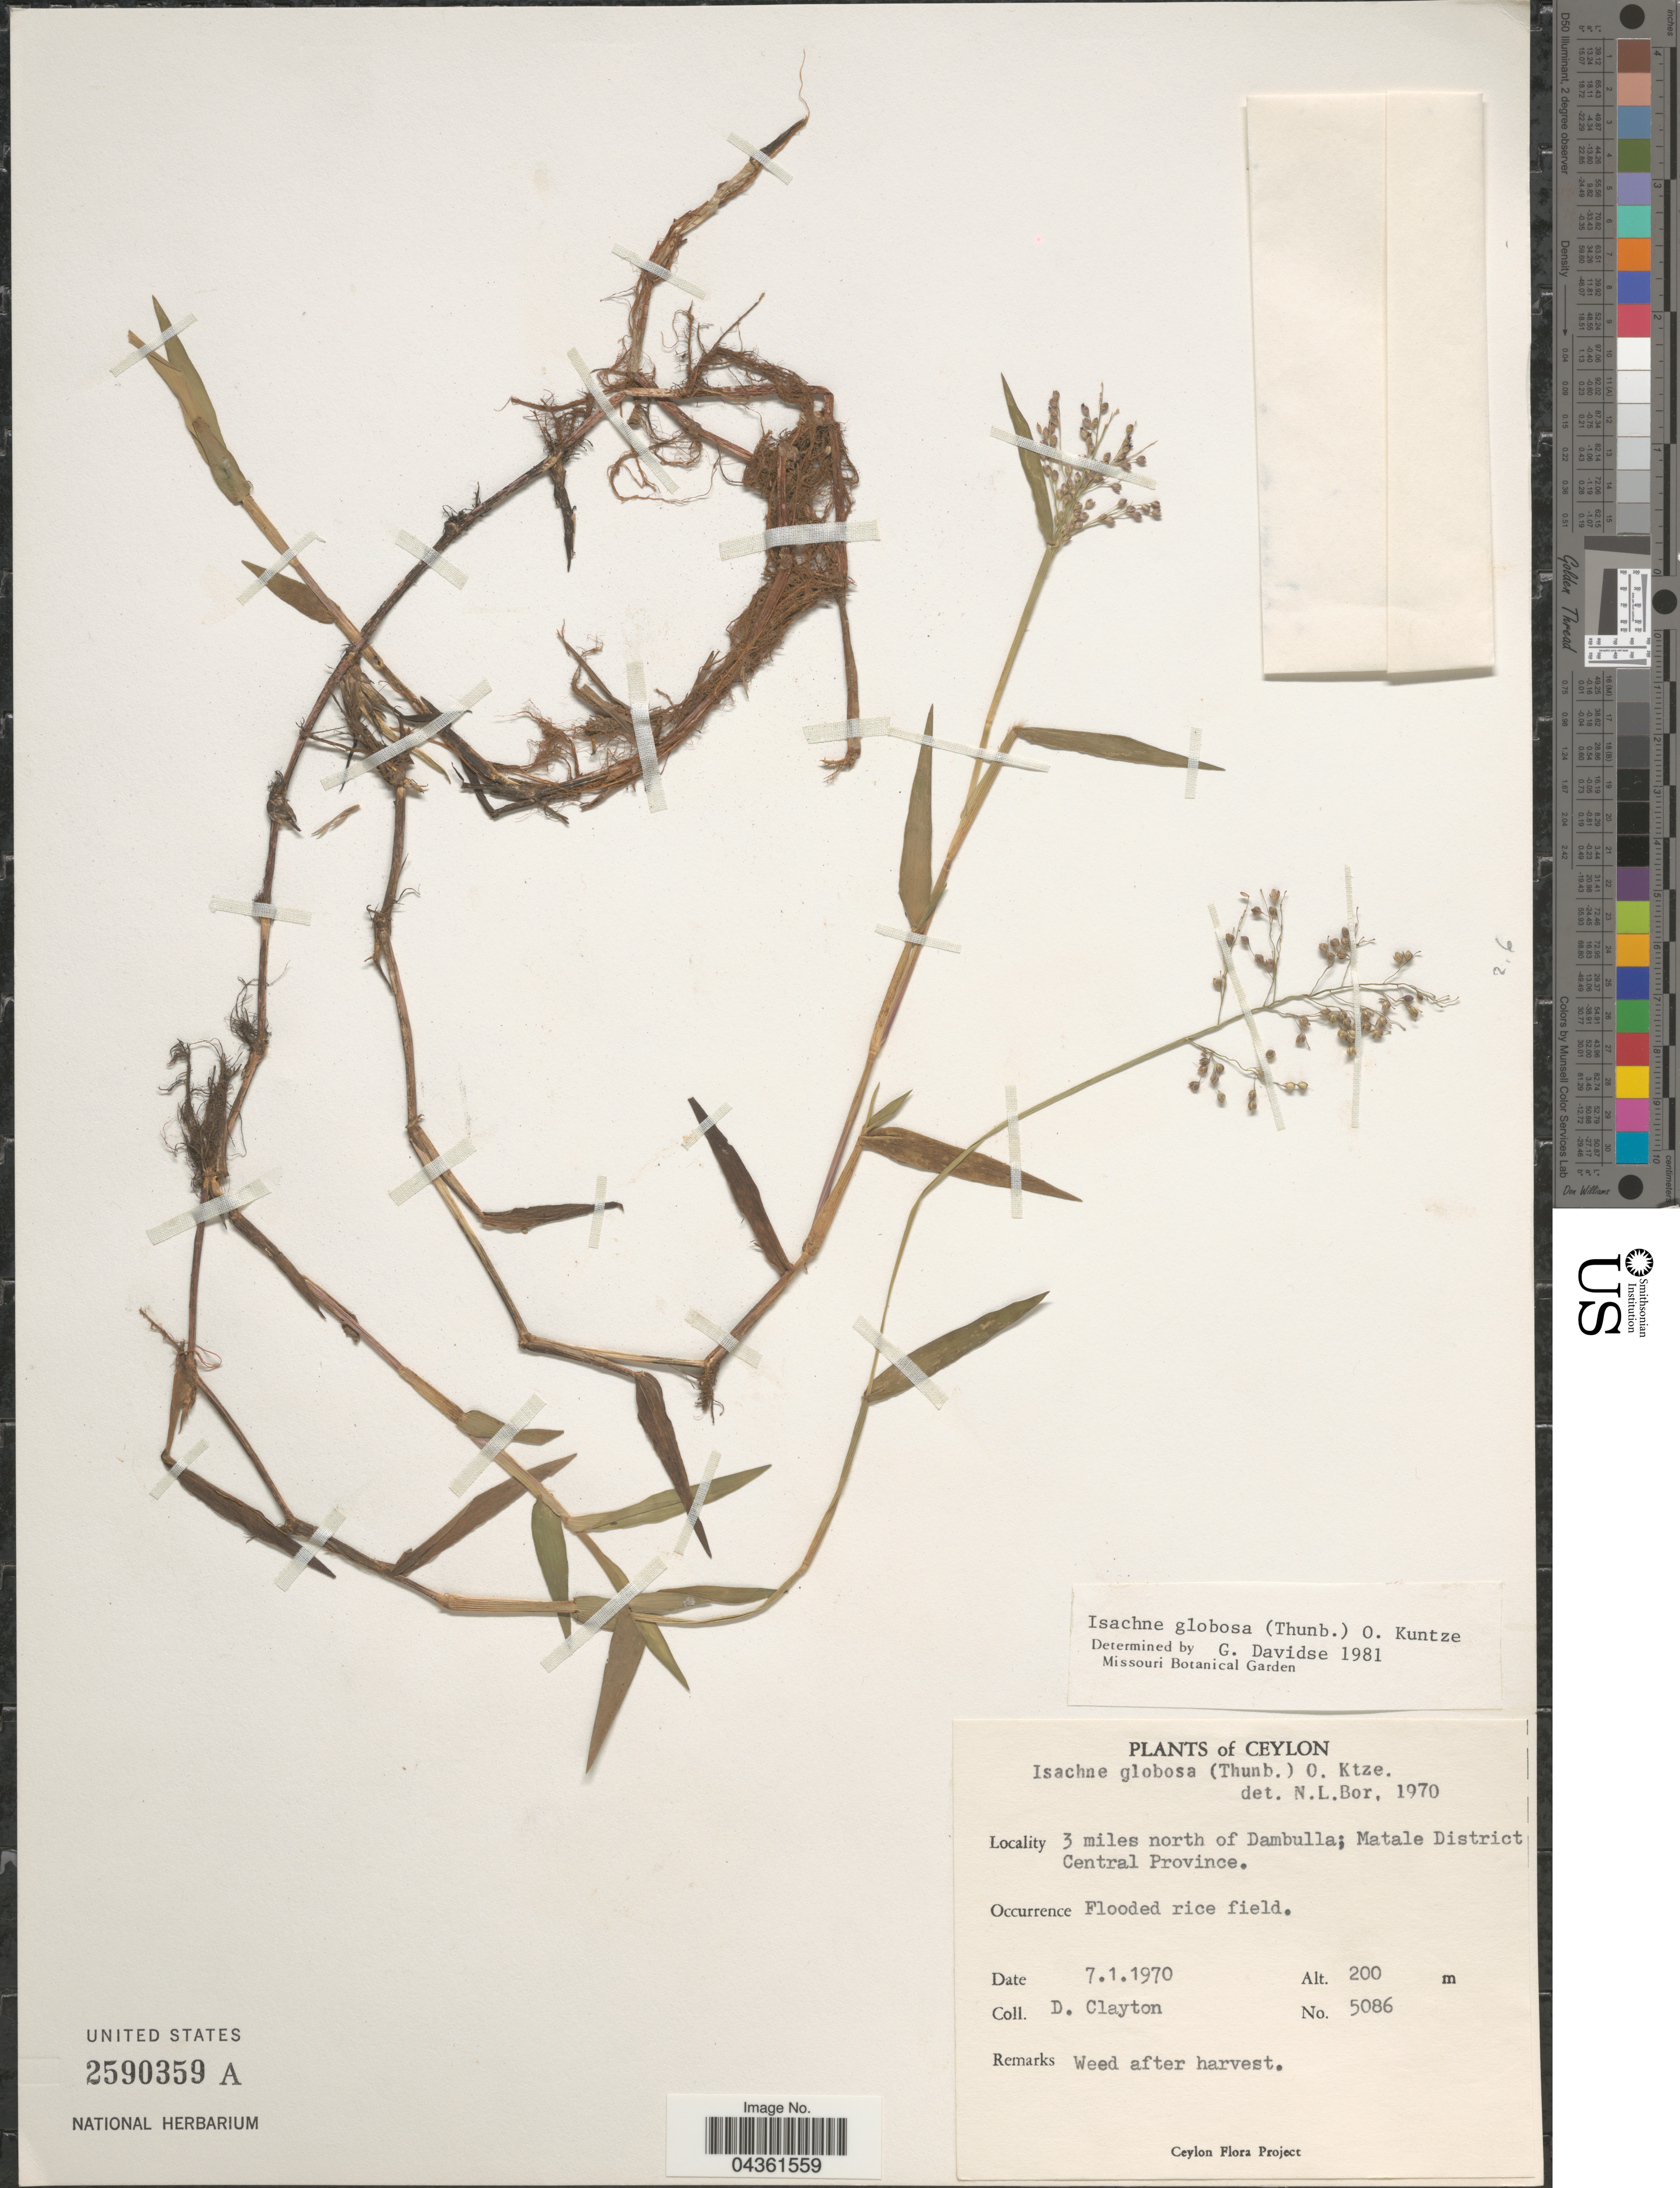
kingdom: Plantae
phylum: Tracheophyta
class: Liliopsida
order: Poales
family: Poaceae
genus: Isachne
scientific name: Isachne globosa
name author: (Thunb.) Kuntze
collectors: D. Clayton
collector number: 5086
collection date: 1970-01-07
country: Sri Lanka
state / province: Central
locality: Ceylon. 3 miles north of Dambulla; Matale District.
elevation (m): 200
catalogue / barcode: US 2590359A